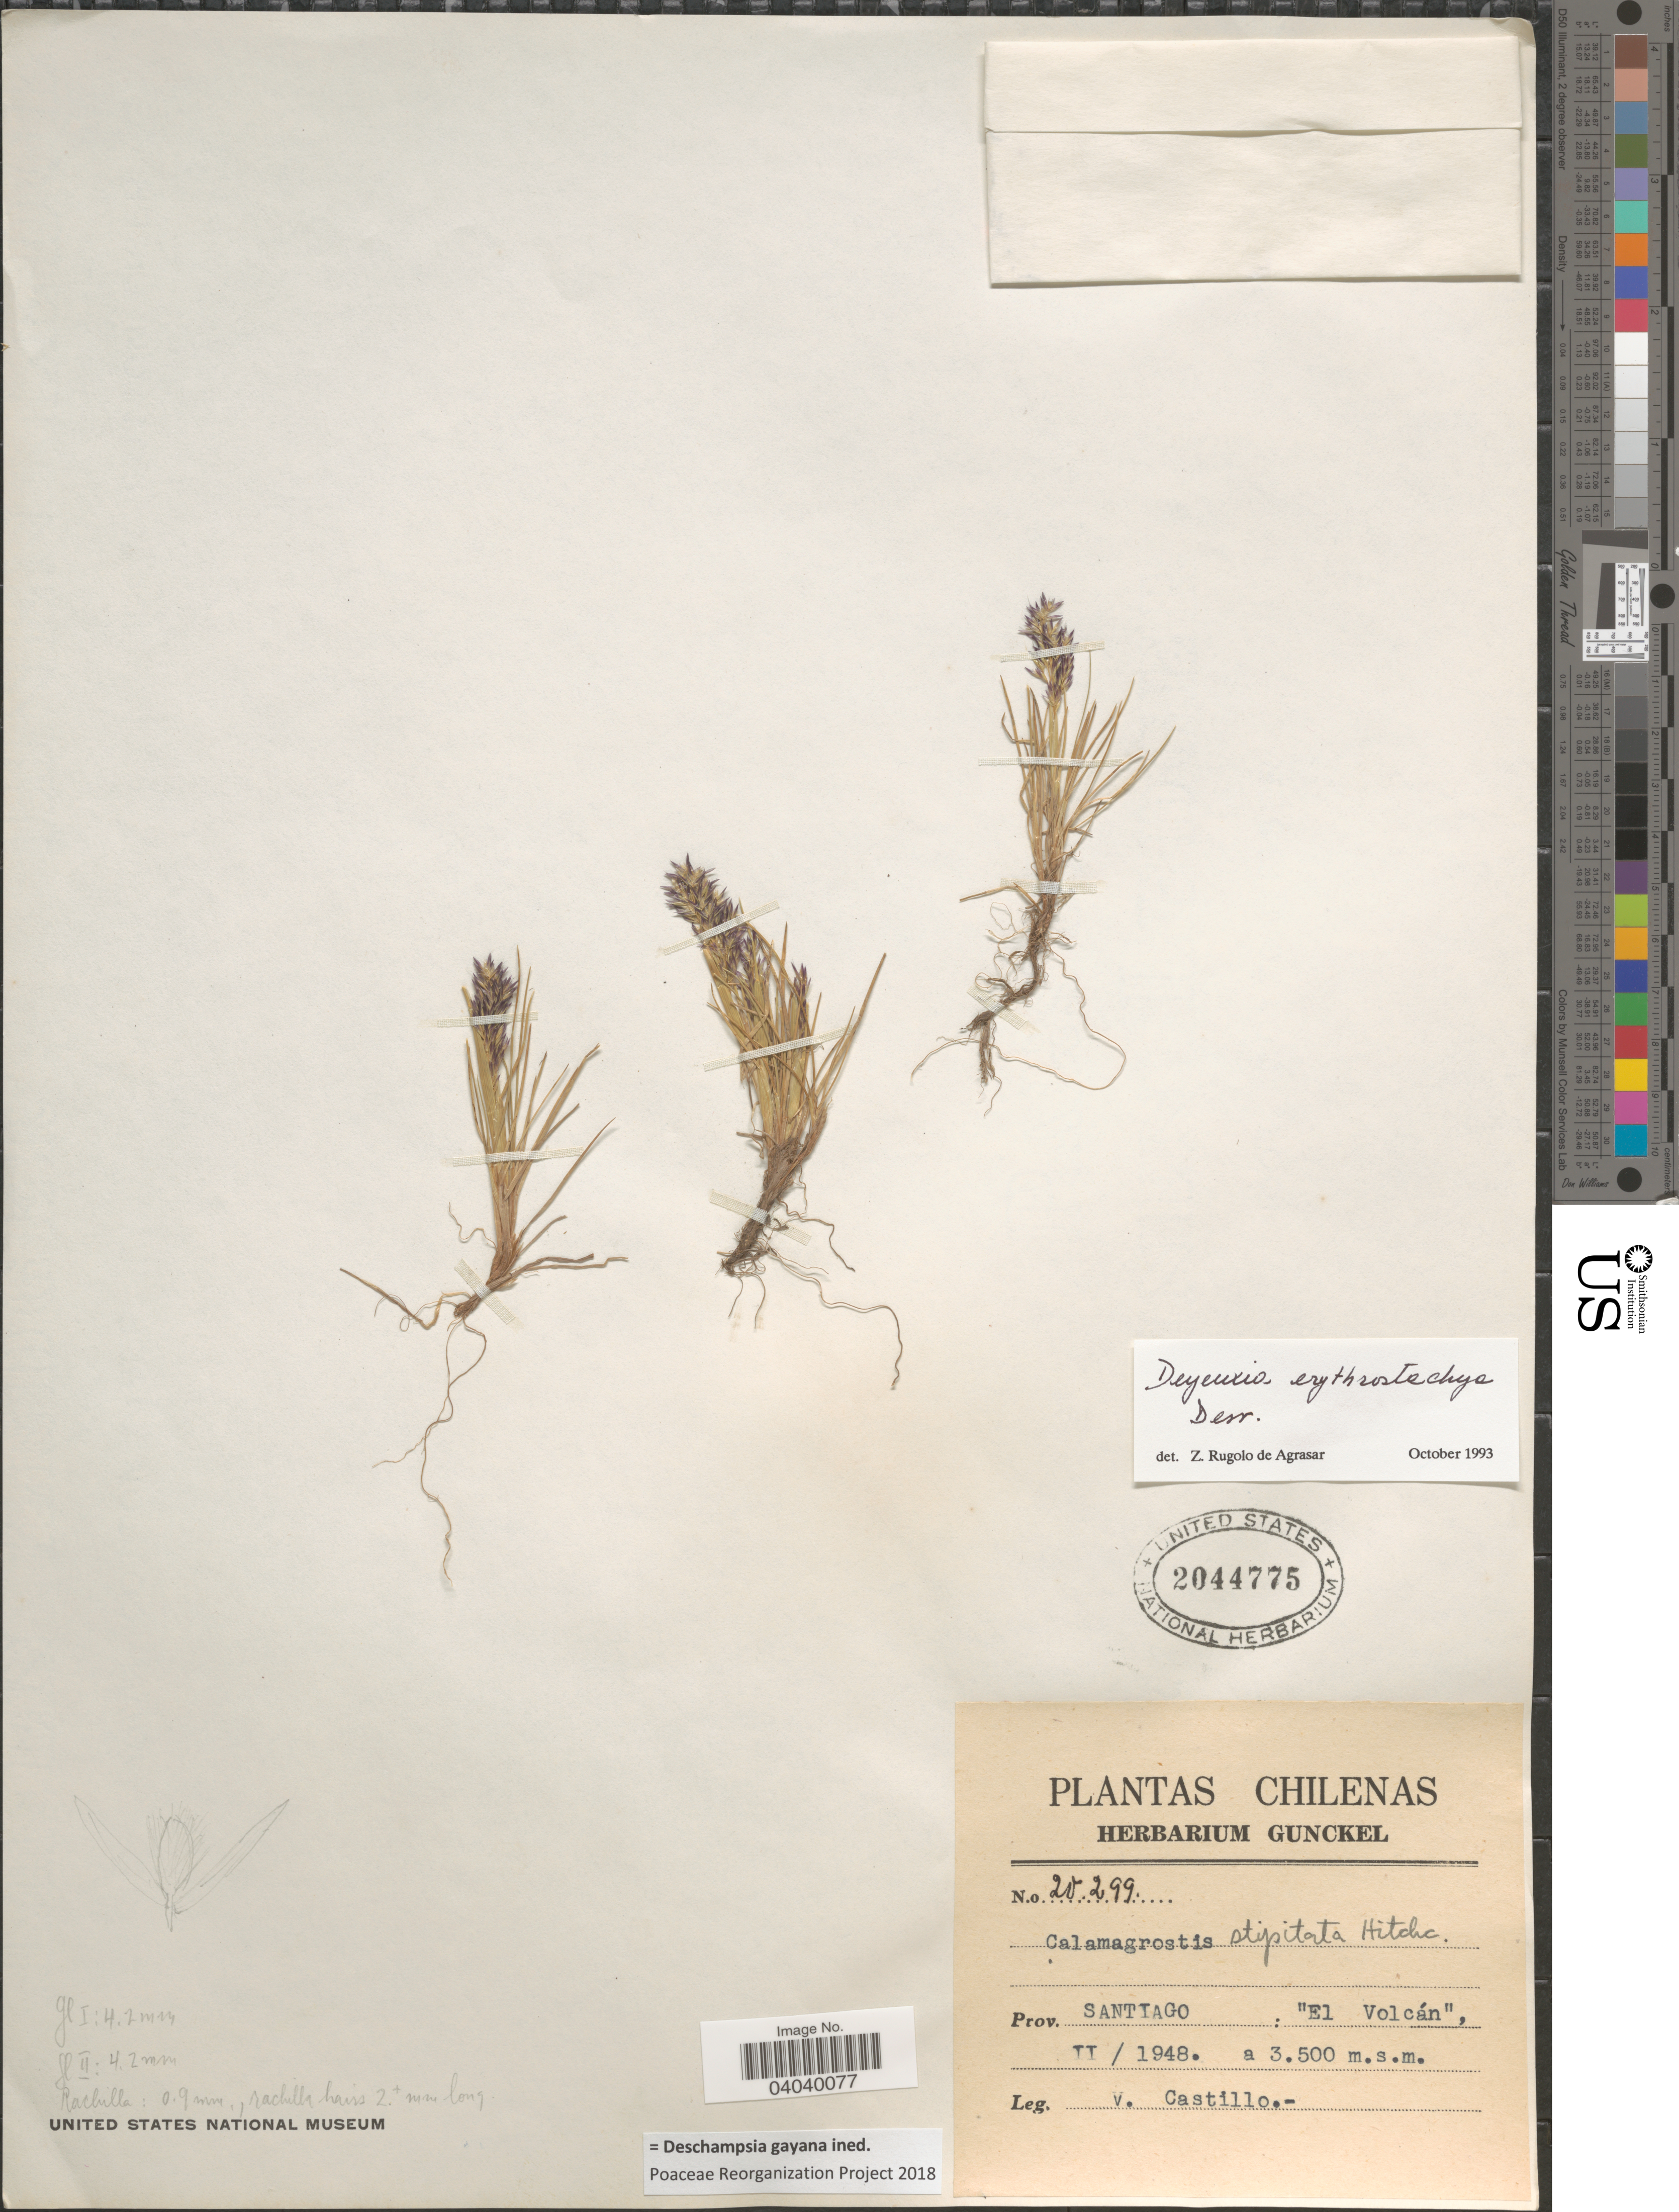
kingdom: Plantae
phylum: Tracheophyta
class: Liliopsida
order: Poales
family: Poaceae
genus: Deschampsia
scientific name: Deschampsia gayana ined.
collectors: V. Castillo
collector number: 20299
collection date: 1948-02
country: Chile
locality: Prov. Santiago: "El Volcan".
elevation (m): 3500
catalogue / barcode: US 2044775